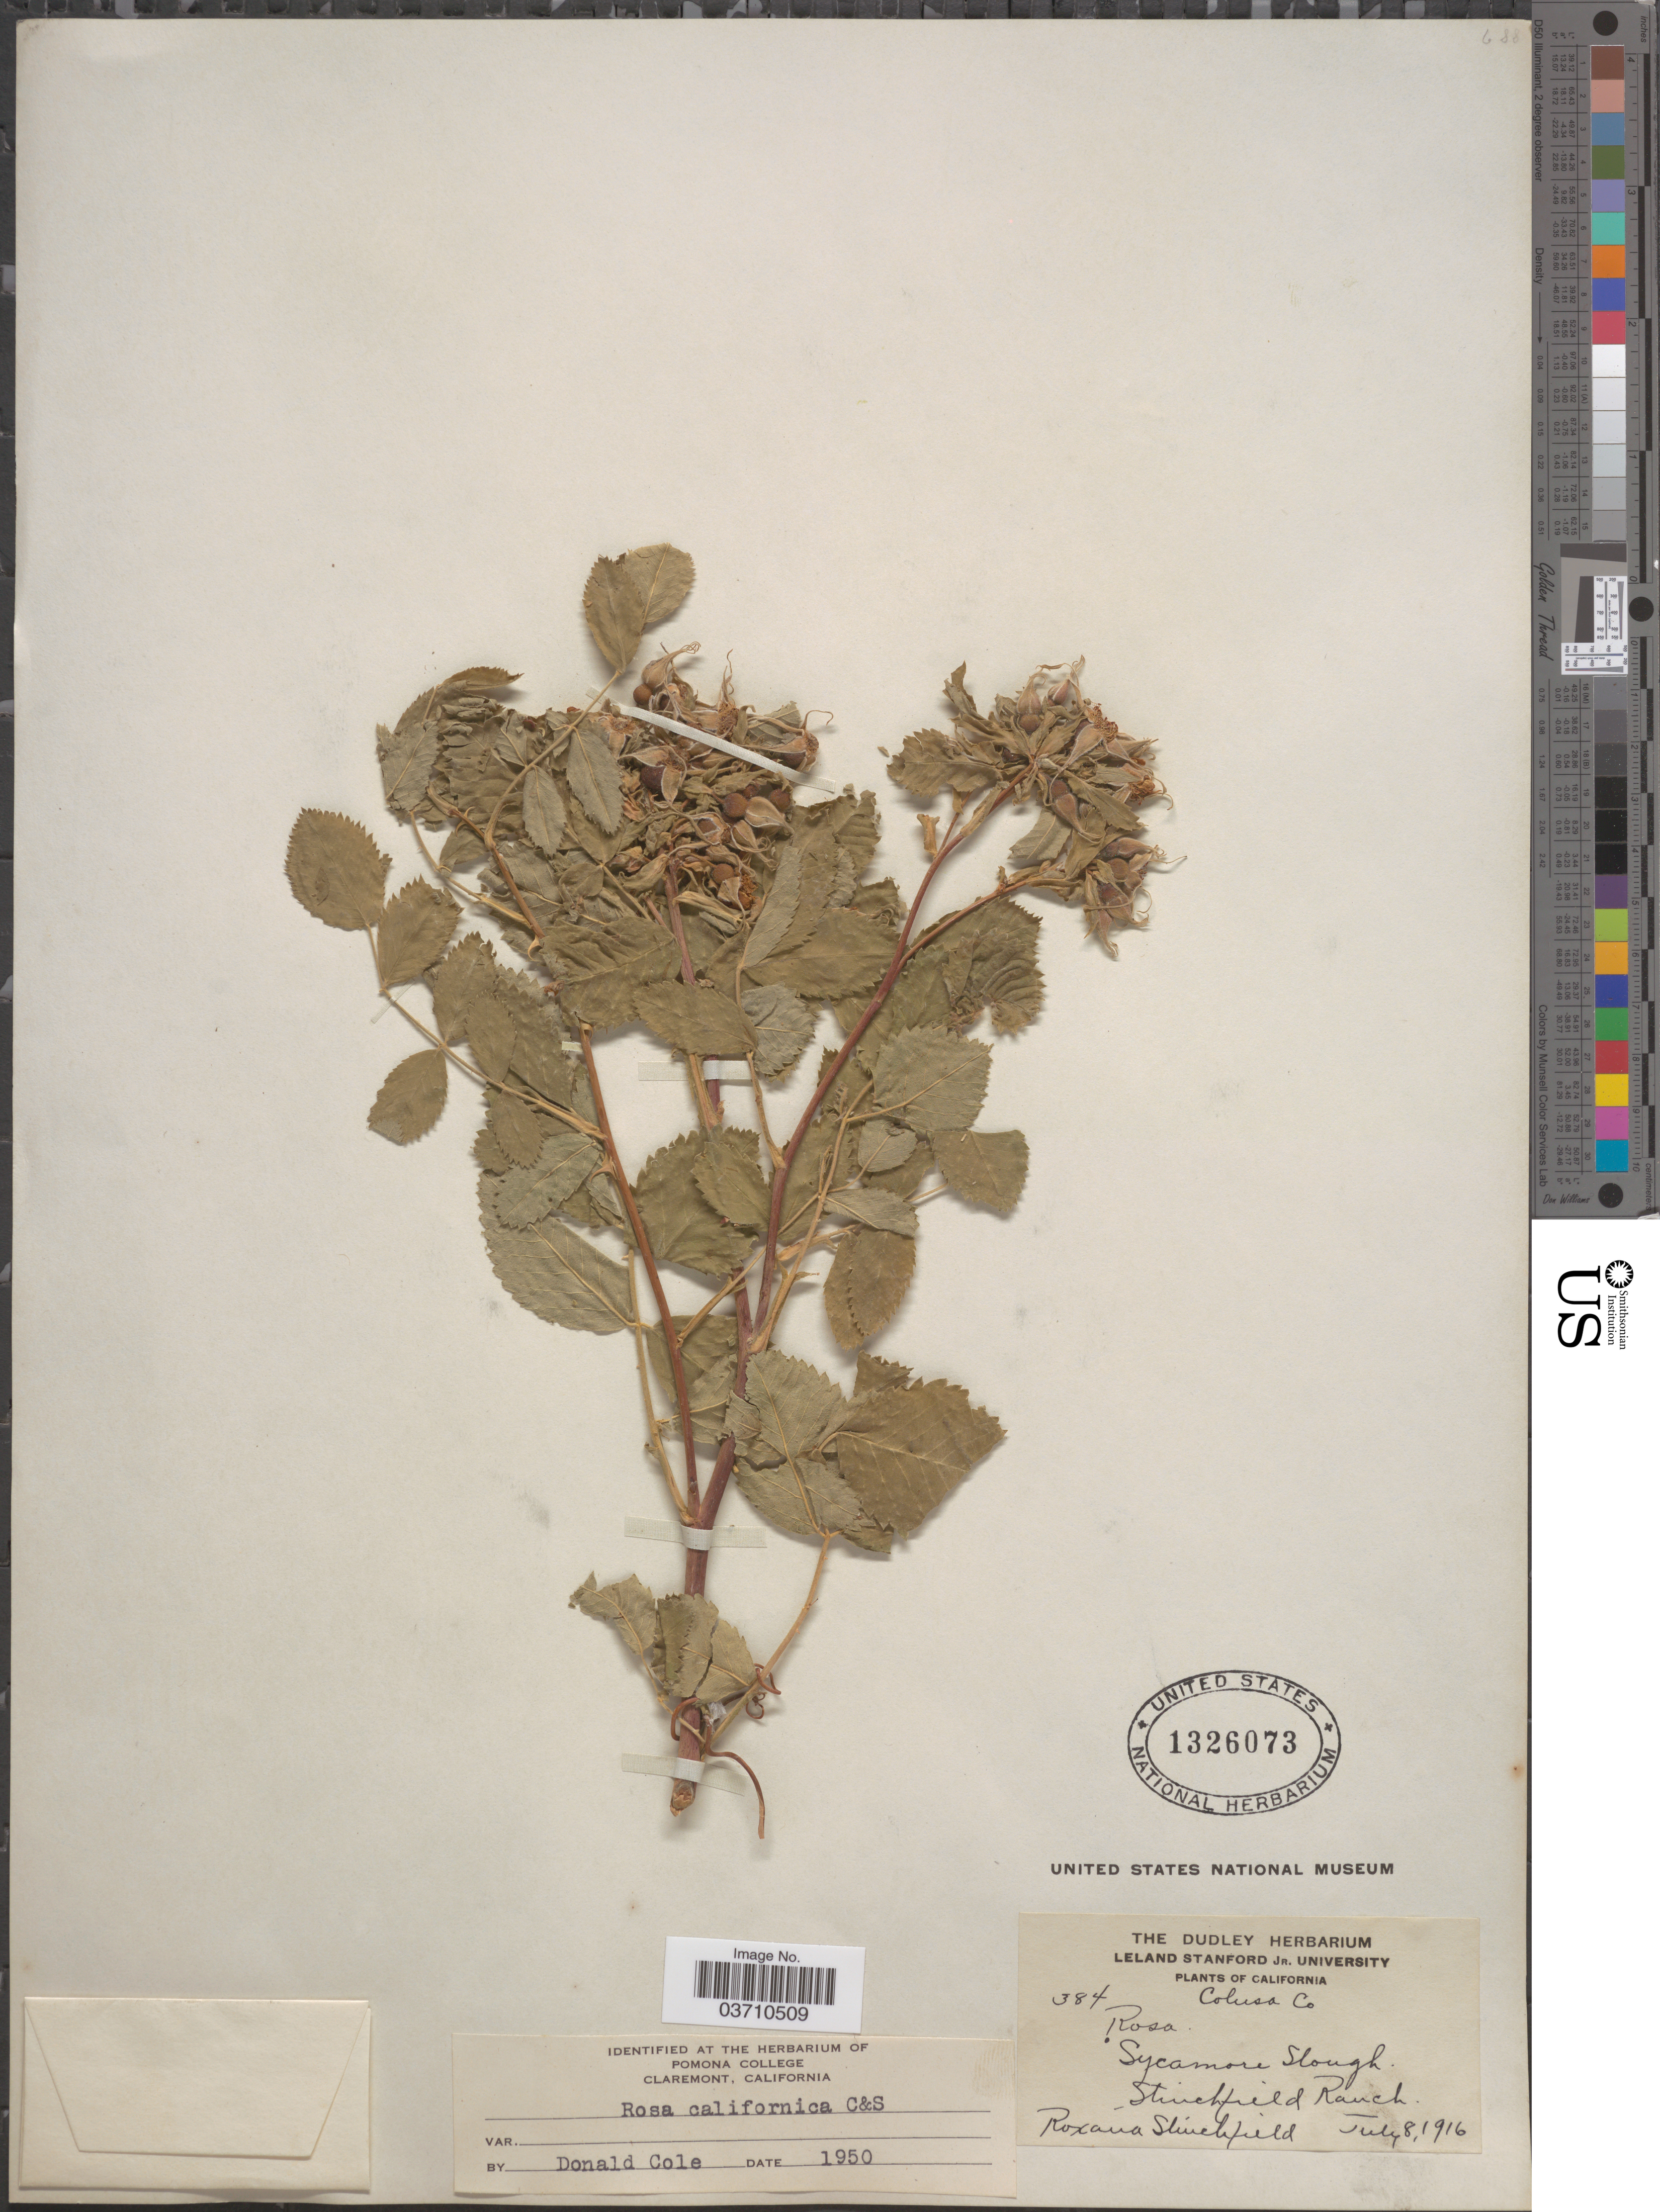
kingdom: Plantae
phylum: Tracheophyta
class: Magnoliopsida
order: Rosales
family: Rosaceae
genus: Rosa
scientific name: Rosa californica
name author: Cham. & Schltdl.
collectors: R. S. Ferris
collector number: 384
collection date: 1916-07-08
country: United States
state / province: California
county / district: Colusa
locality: Colusa Co. Sycamore Slough. Stinchfield Ranch.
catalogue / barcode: US 1326073